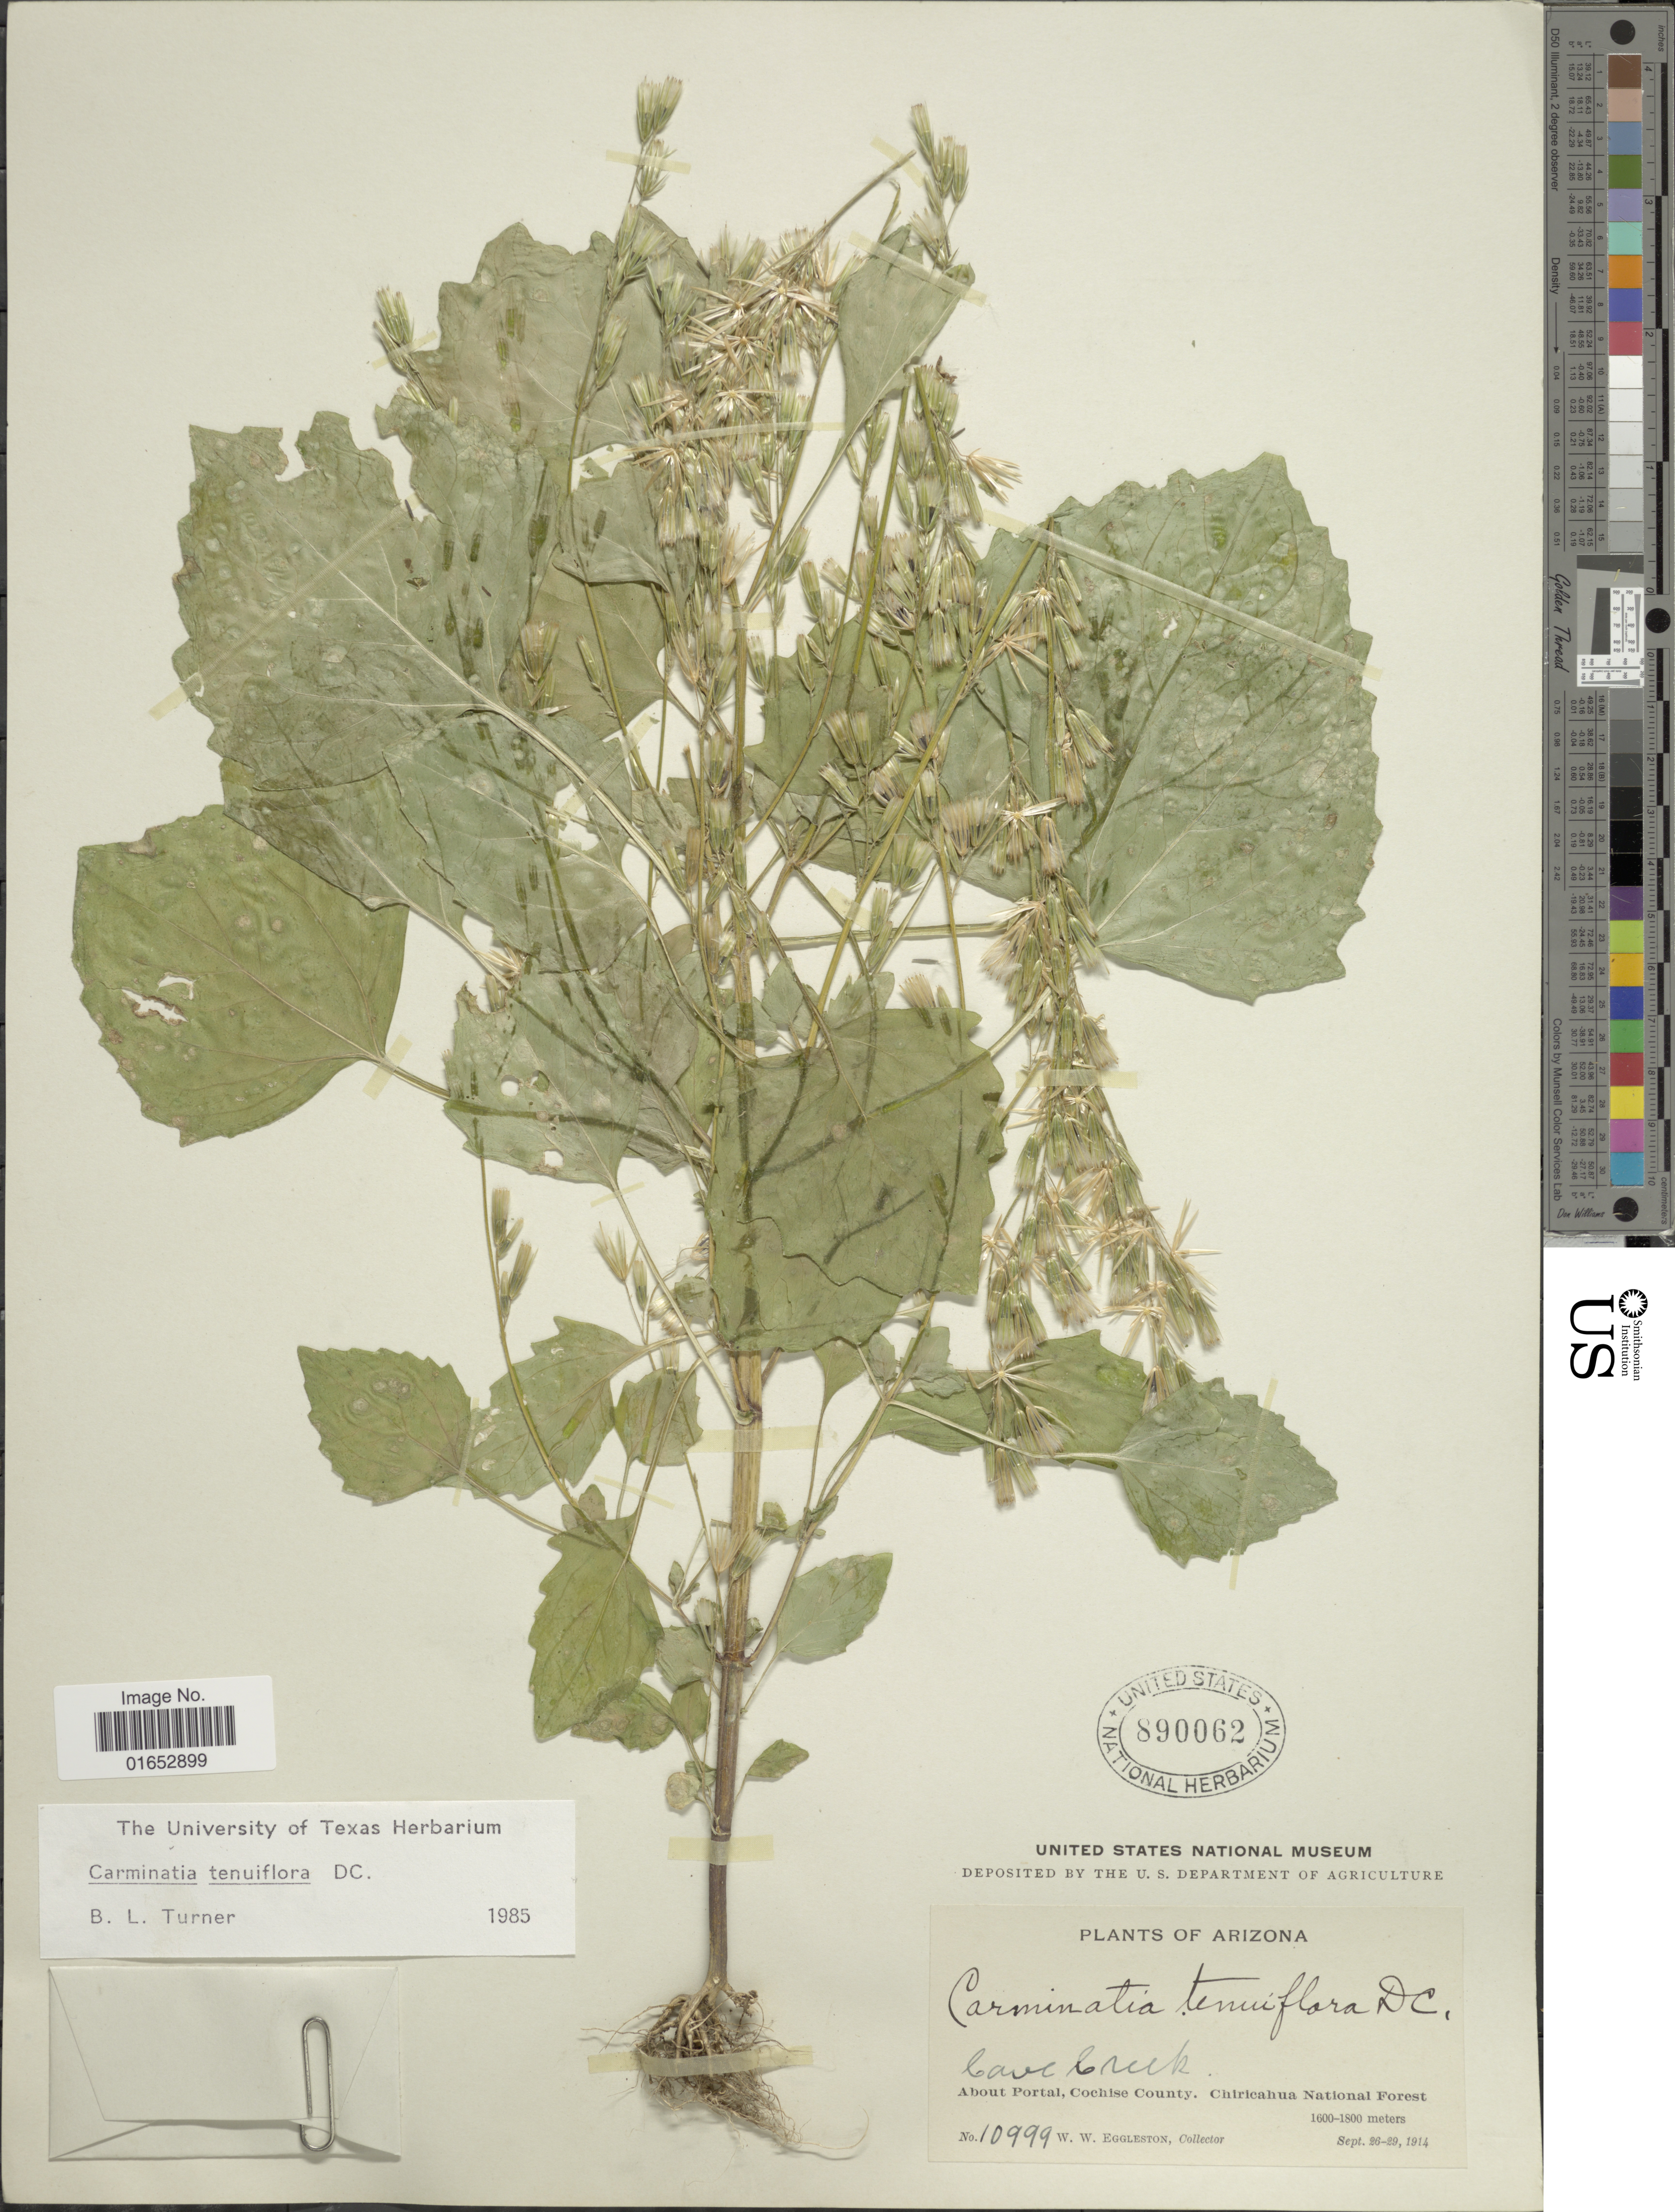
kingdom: Plantae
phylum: Tracheophyta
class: Magnoliopsida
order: Asterales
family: Asteraceae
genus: Carminatia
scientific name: Carminatia tenuiflora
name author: DC.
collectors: W. W. Eggleston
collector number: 10999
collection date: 1914-09-26/1914-09-29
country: United States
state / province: Arizona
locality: Cave Creek, About Portal, Cochise County, Chiricahua National Forest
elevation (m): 1600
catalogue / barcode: US 890062